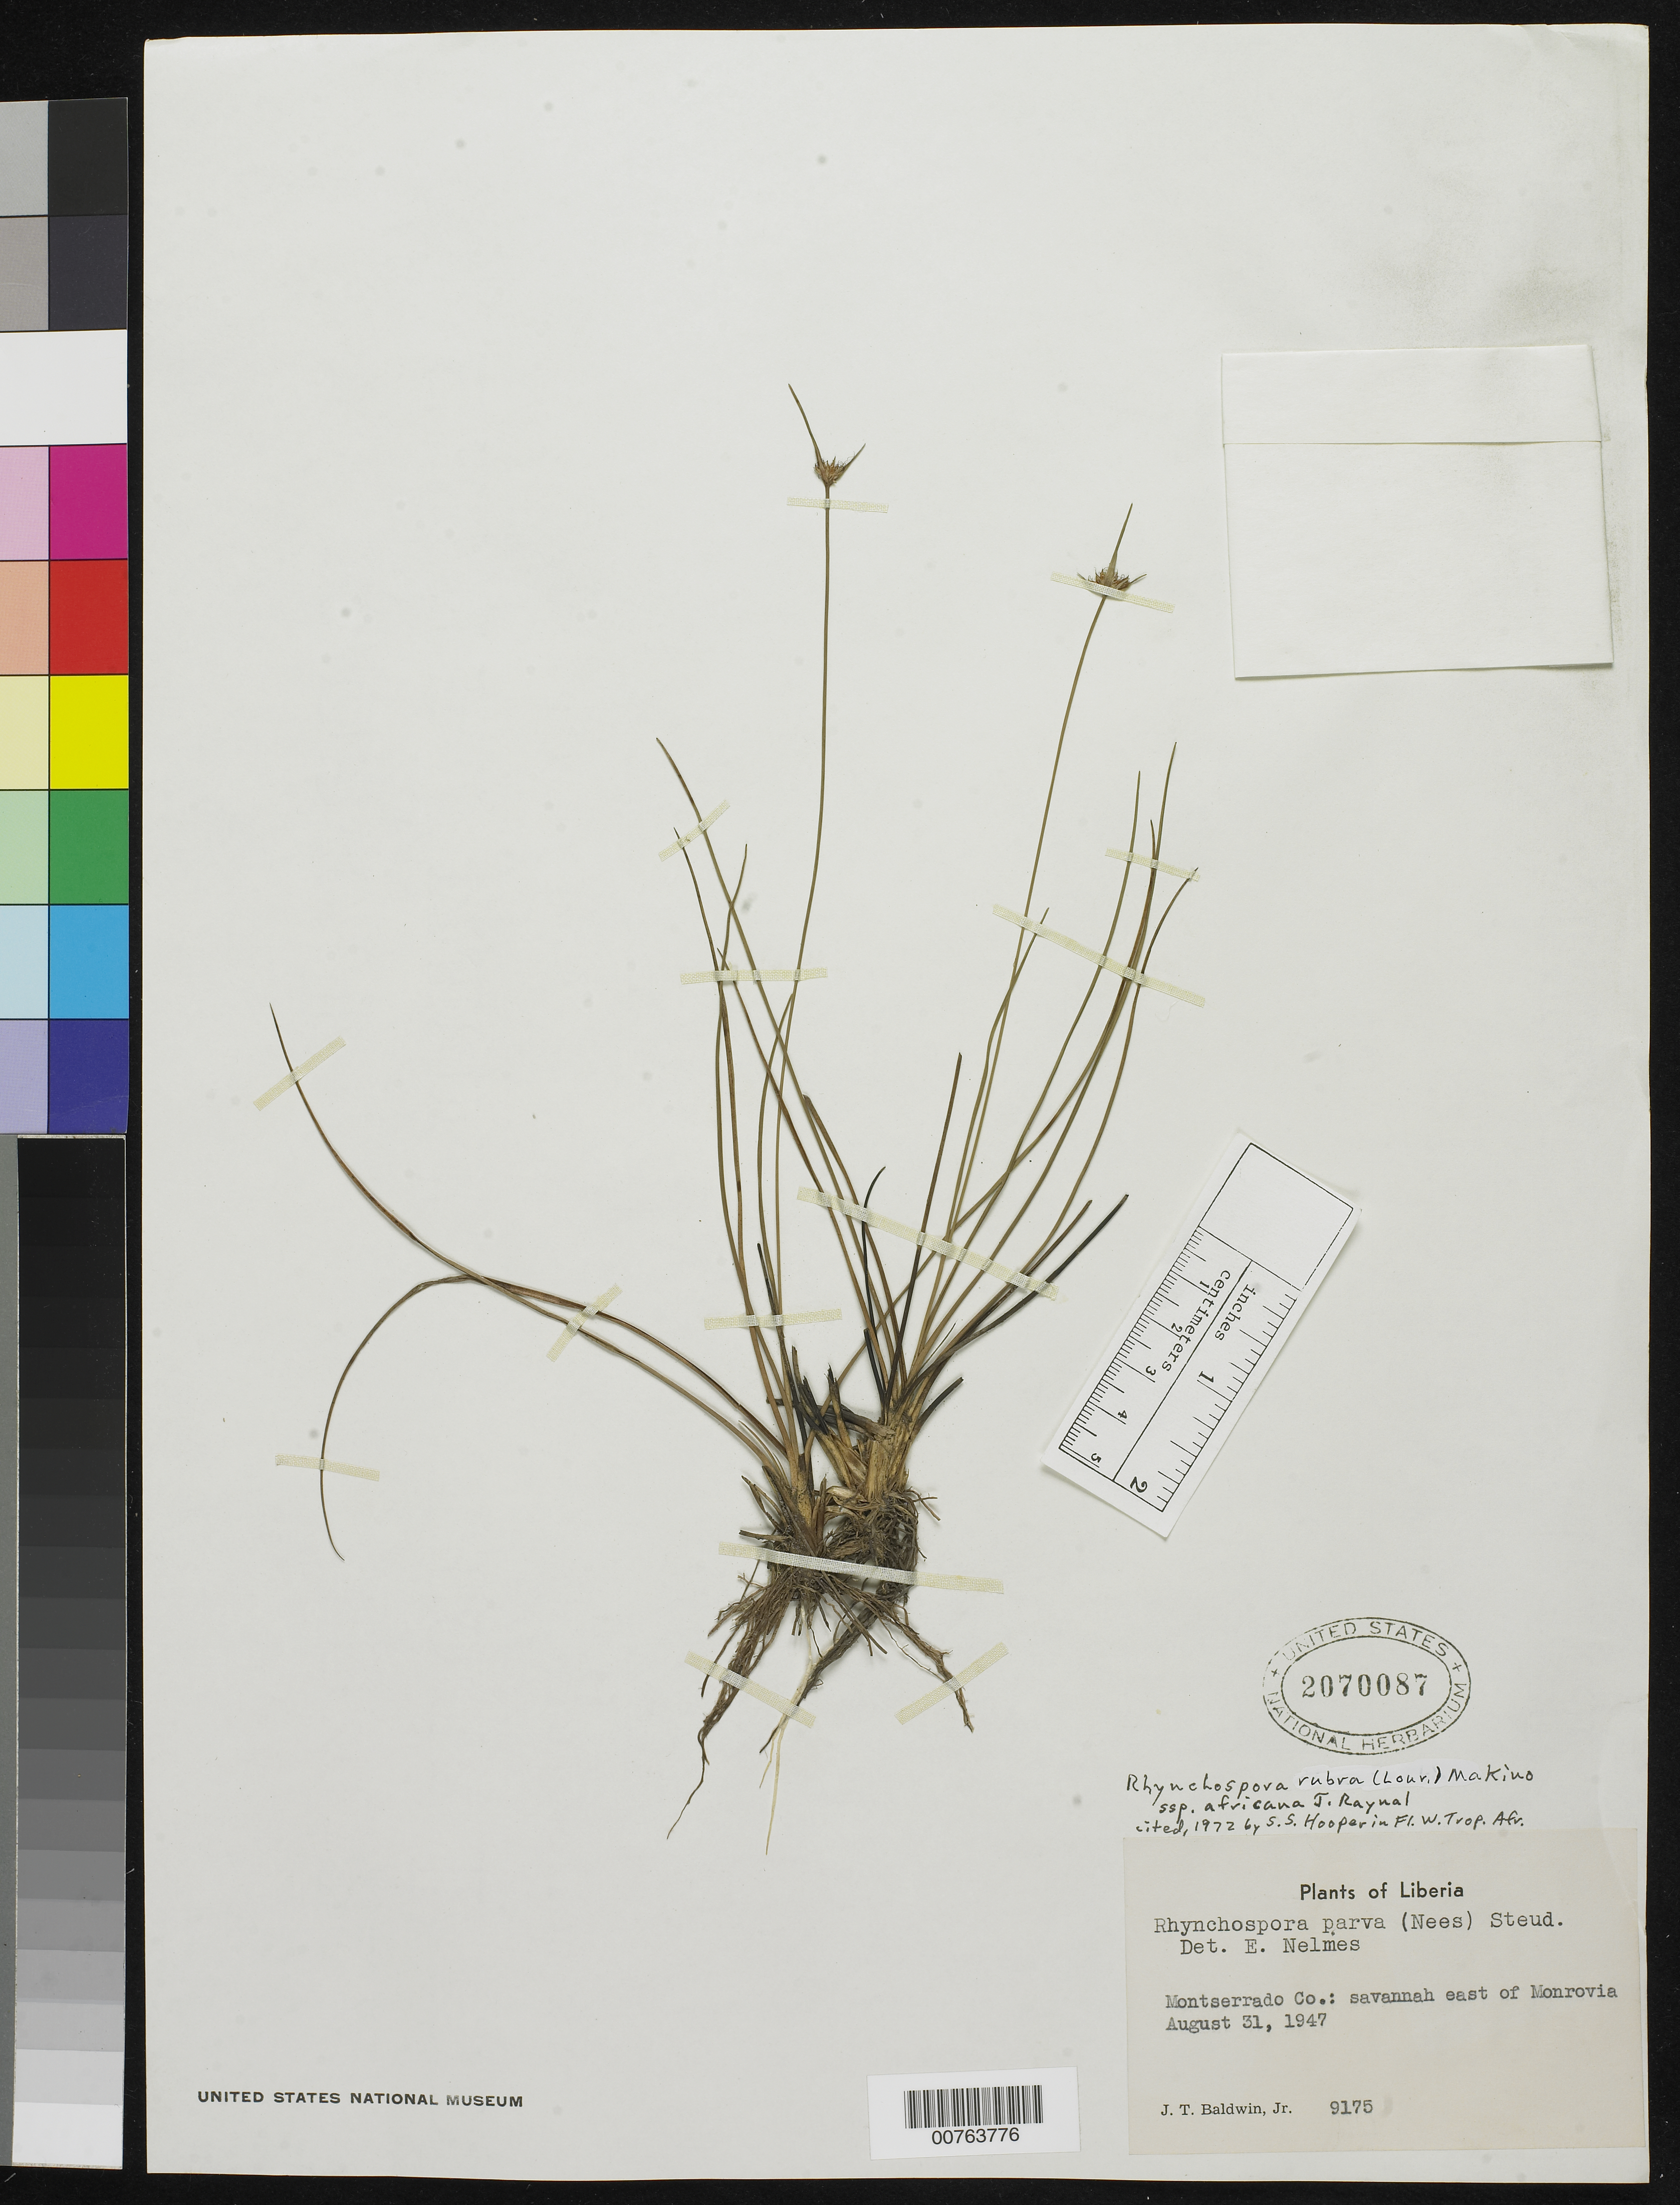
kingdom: Plantae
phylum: Tracheophyta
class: Liliopsida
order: Poales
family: Cyperaceae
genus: Rhynchospora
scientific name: Rhynchospora rubra subsp. africana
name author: J. Raynal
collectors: J. T. Baldwin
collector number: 9175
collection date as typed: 31 Aug 1947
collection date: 1947-08-31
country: Liberia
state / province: Montserrado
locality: E of Monrovia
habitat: Savannah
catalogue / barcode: US 2070087